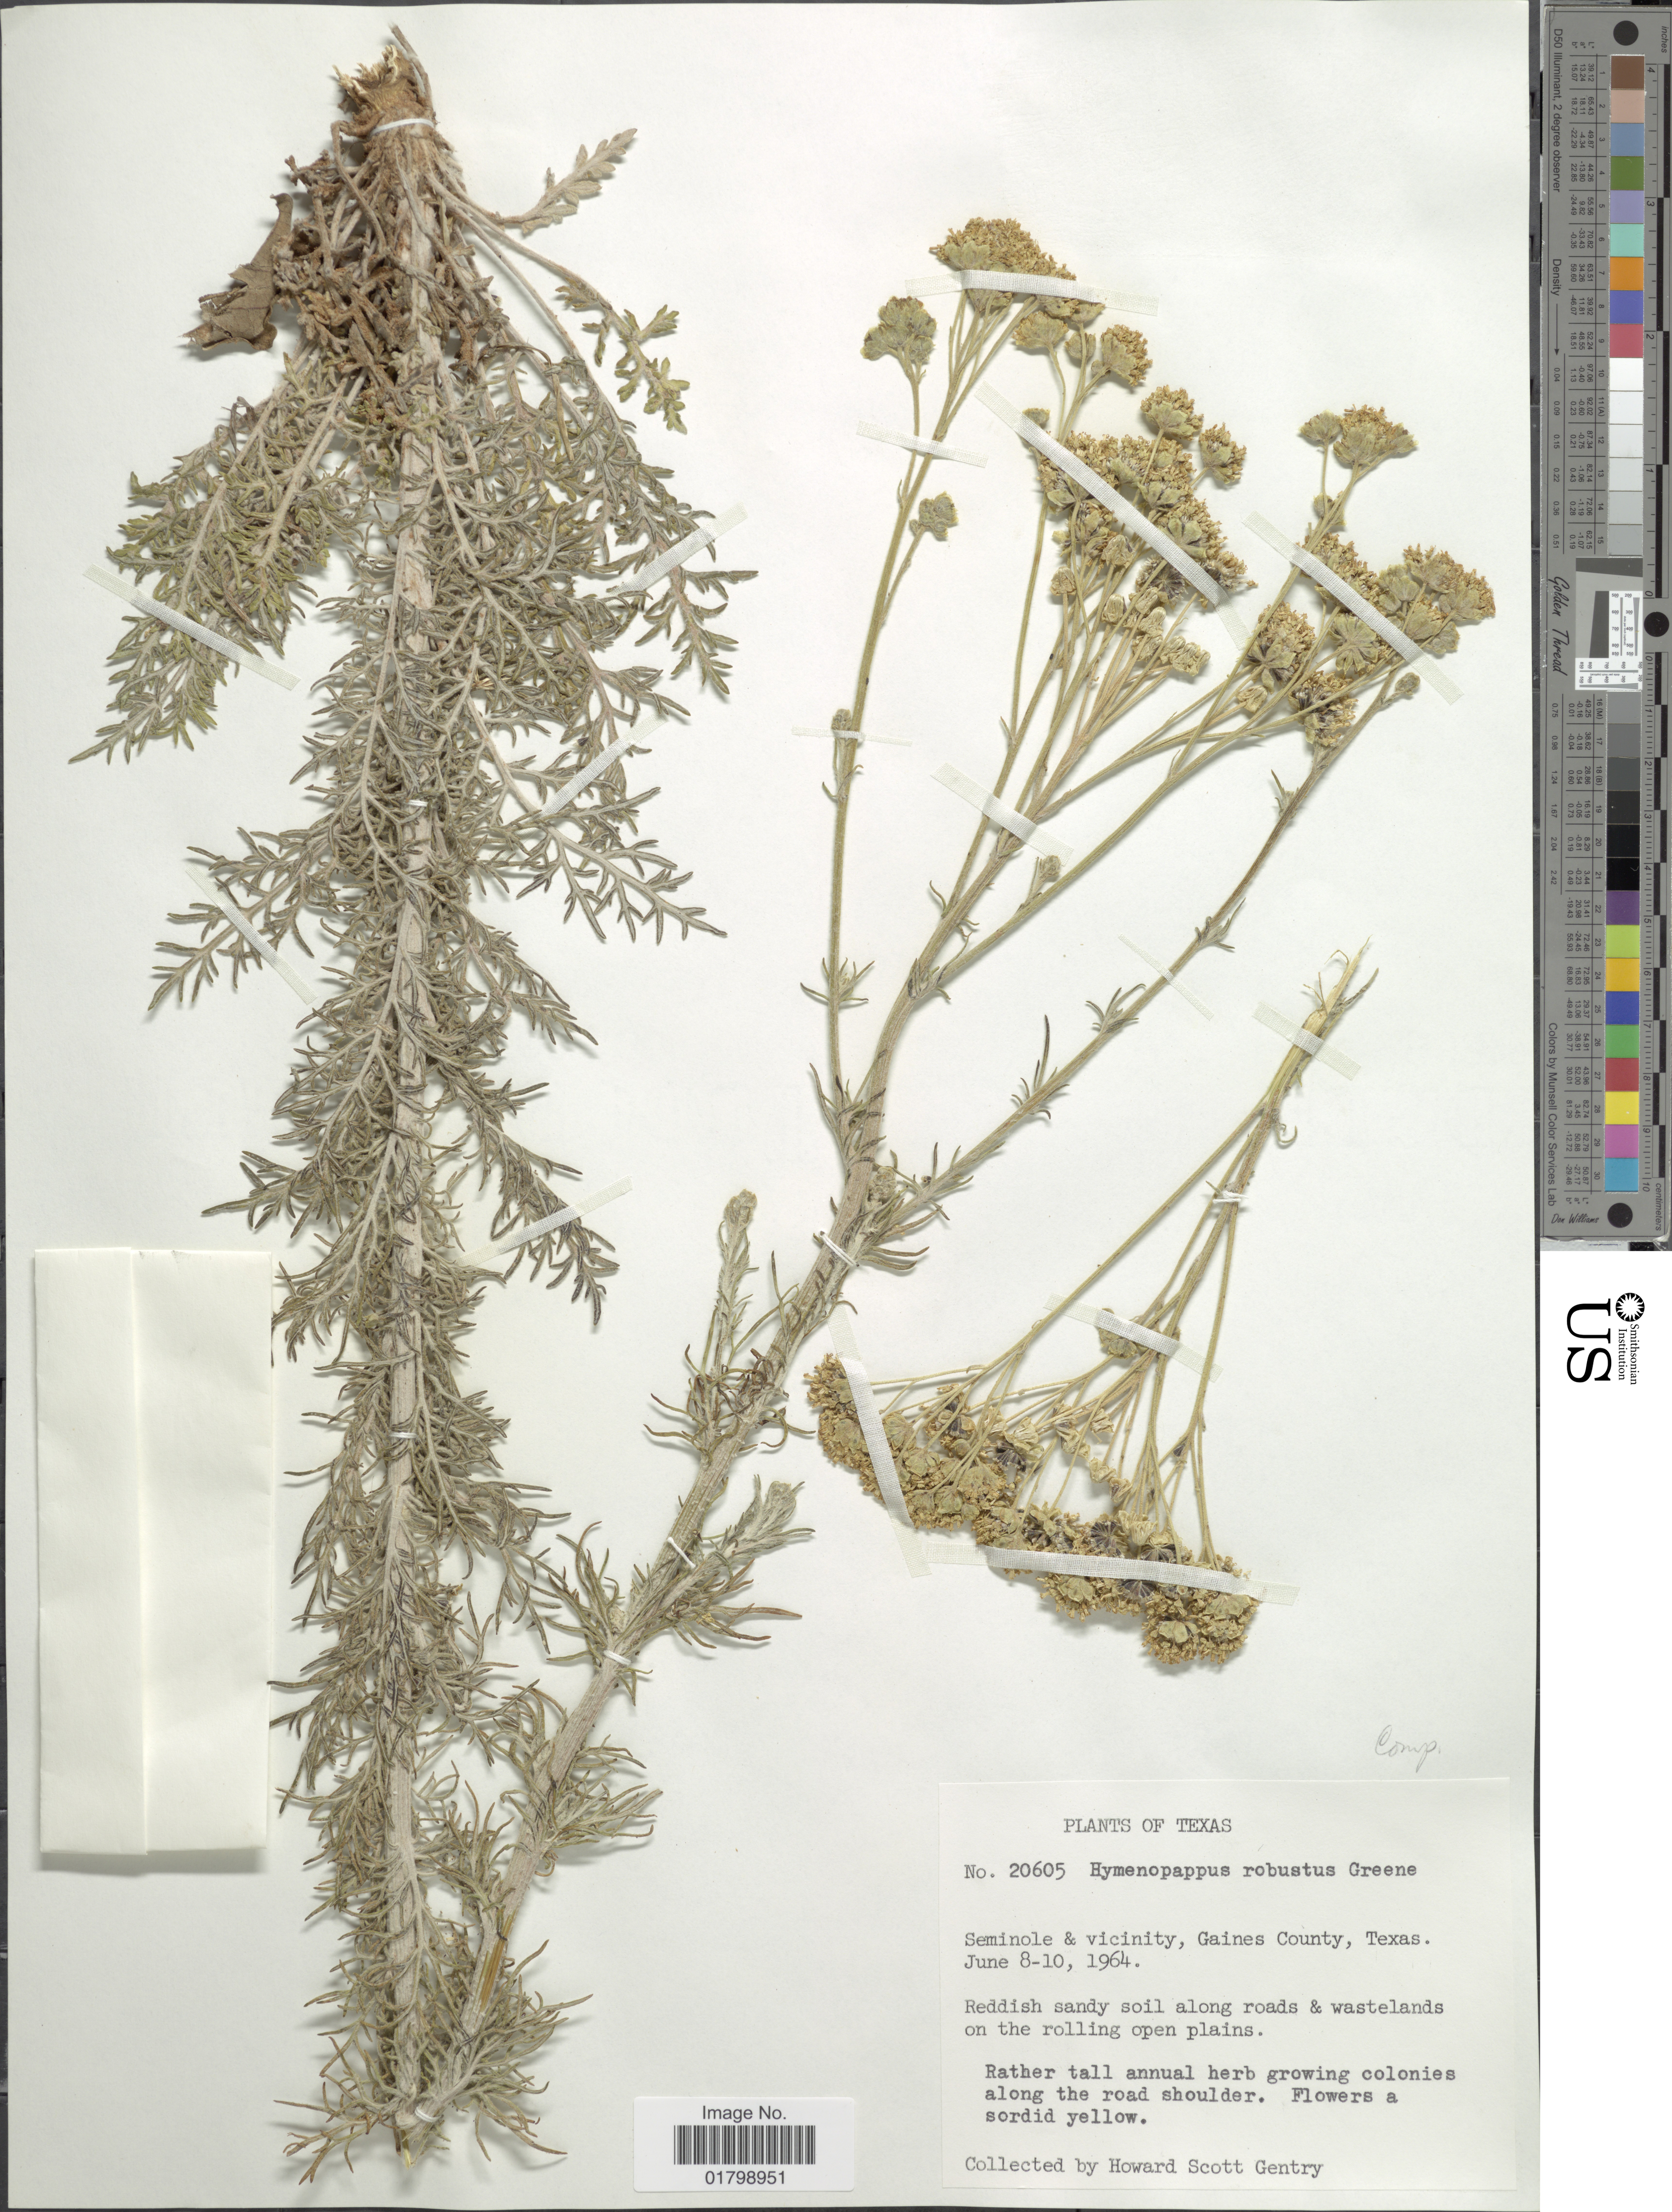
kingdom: Plantae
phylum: Tracheophyta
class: Magnoliopsida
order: Asterales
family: Asteraceae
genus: Hymenopappus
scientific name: Hymenopappus flavescens var. canotomentosus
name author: A. Gray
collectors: H. S. Gentry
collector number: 20605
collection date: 1964-06-08/1964-06-10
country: United States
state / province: Texas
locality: Seminole & vicinity, Gaines County